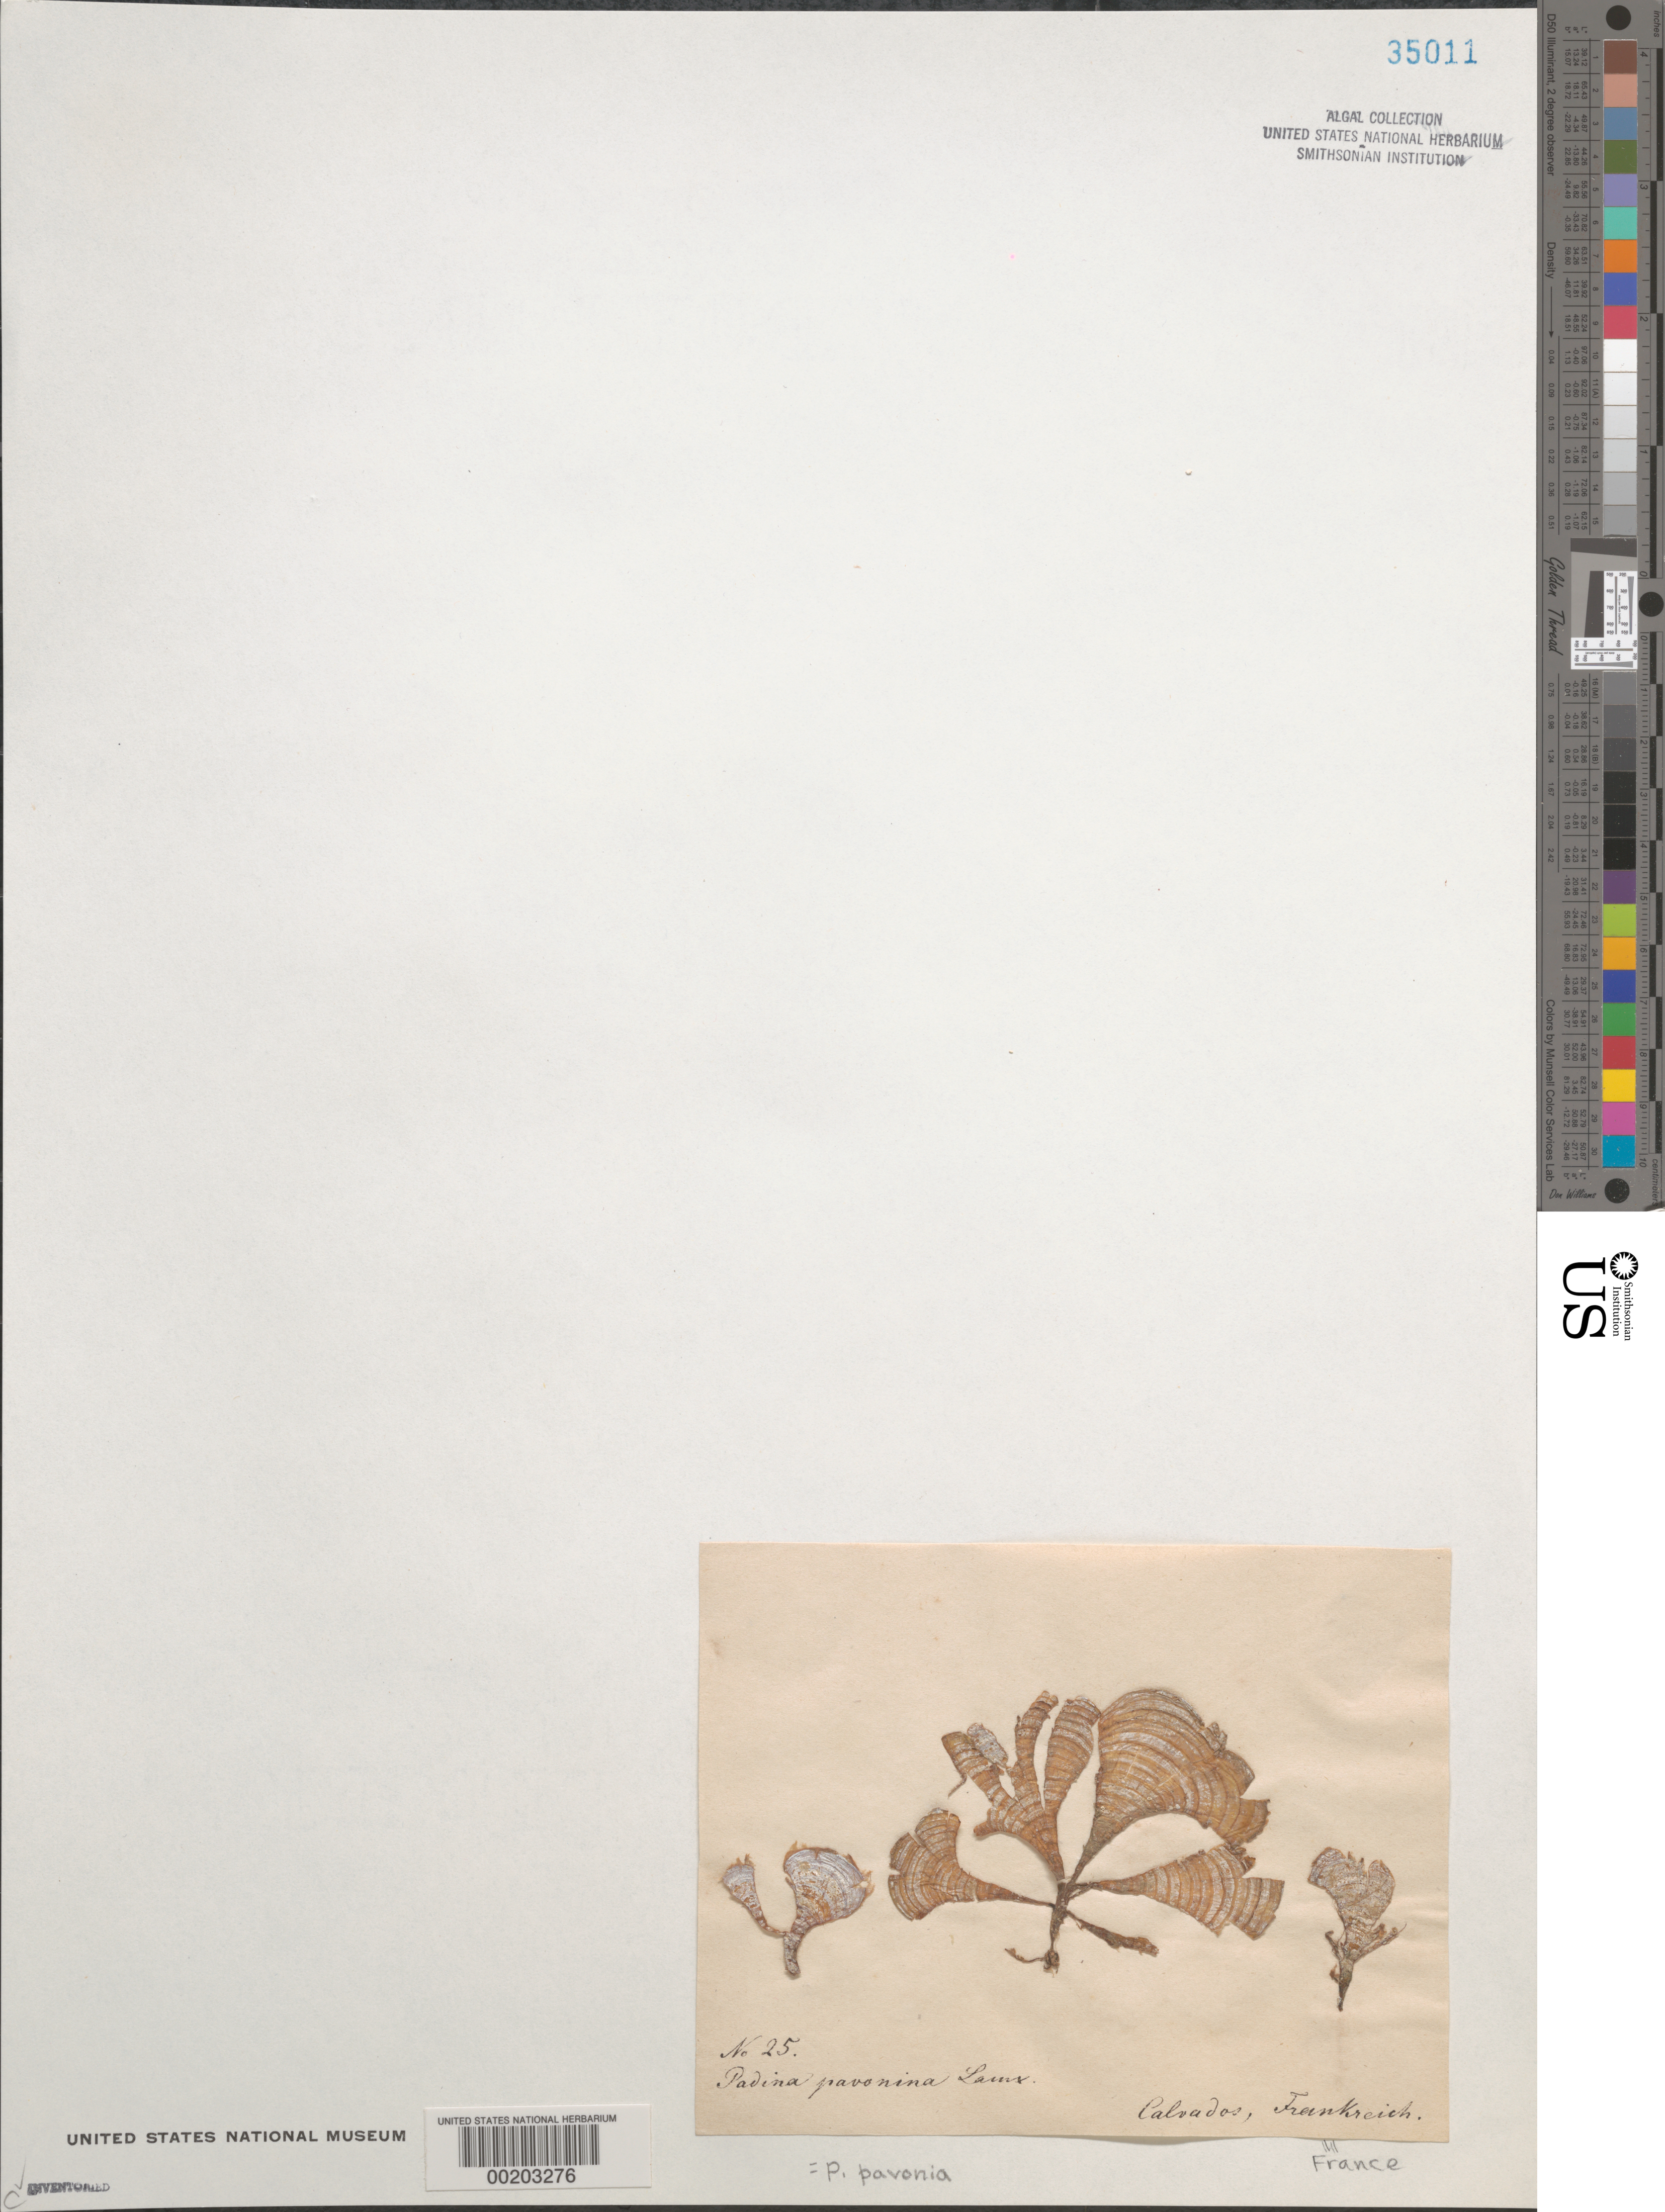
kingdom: Chromista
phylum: Ochrophyta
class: Phaeophyceae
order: Dictyotales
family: Dictyotaceae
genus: Padina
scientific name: Padina pavonica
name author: (L.) Thivy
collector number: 25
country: France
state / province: Normandie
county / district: Calvados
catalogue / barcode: US 35011